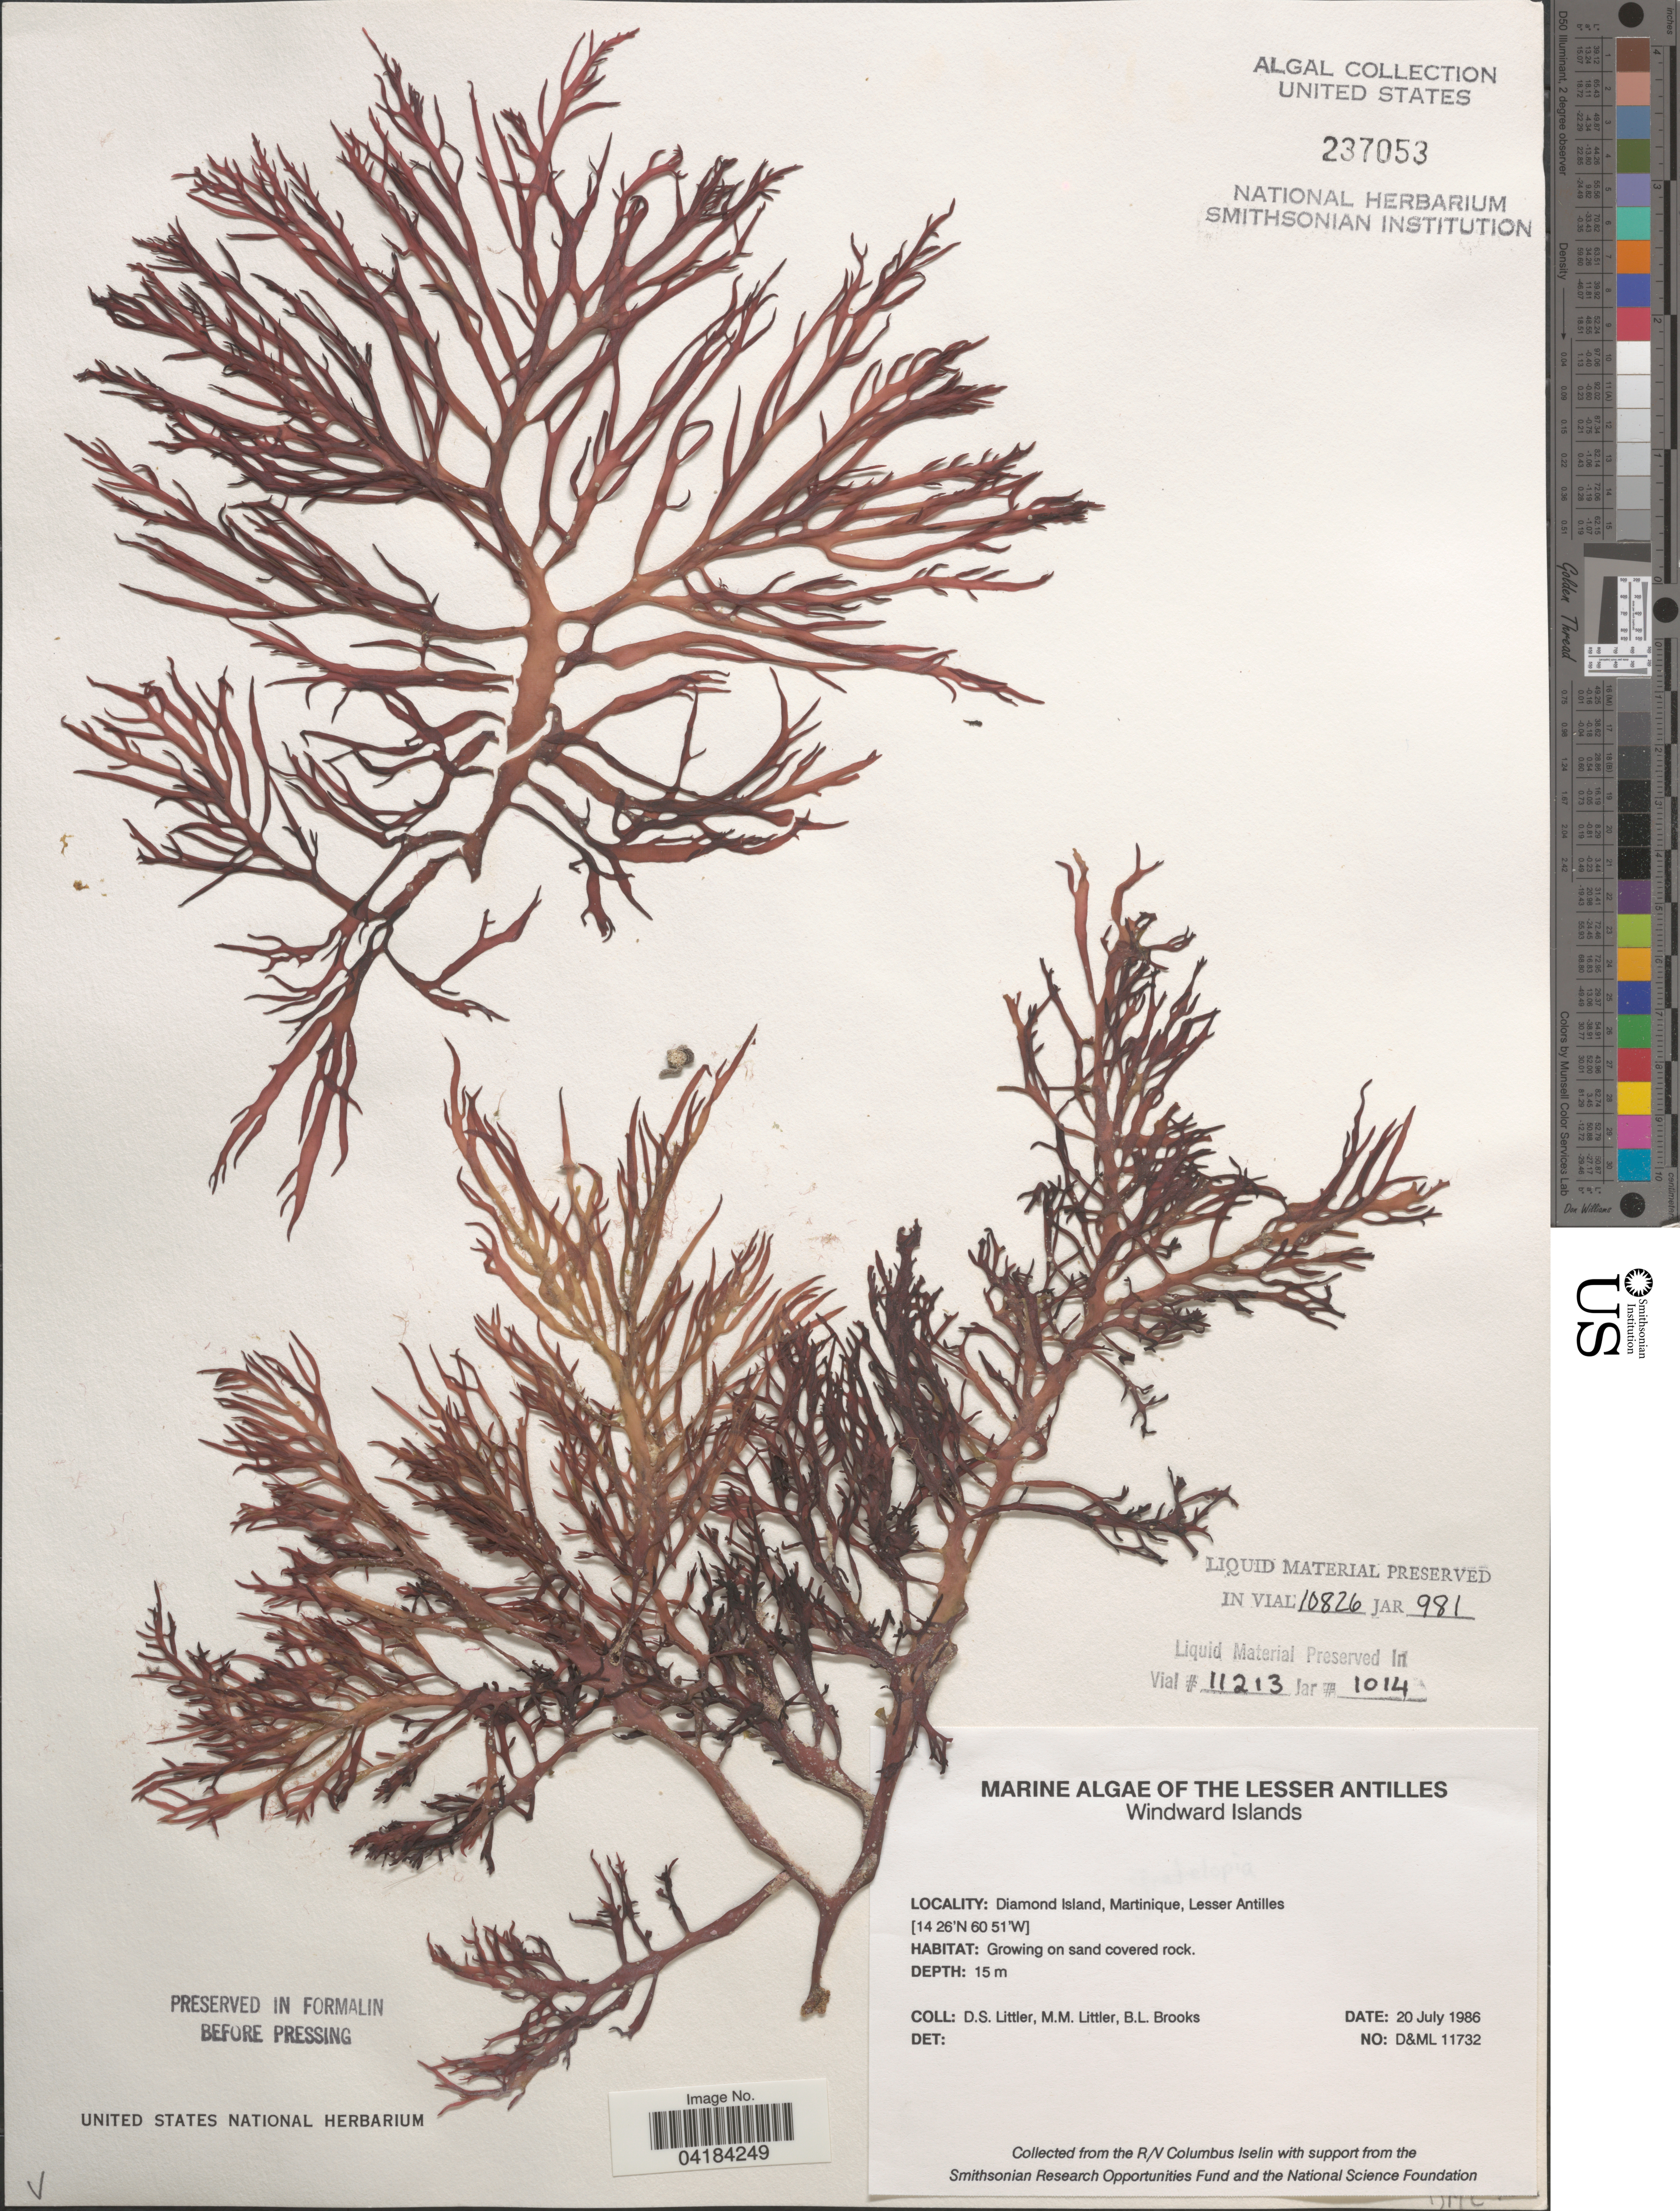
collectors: D. S. Littler & B. Brooks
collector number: D&ML11732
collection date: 1986-07-20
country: Martinique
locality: The Lesser Antilles. Windward Islands. Diamond Island.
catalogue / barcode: US 237053